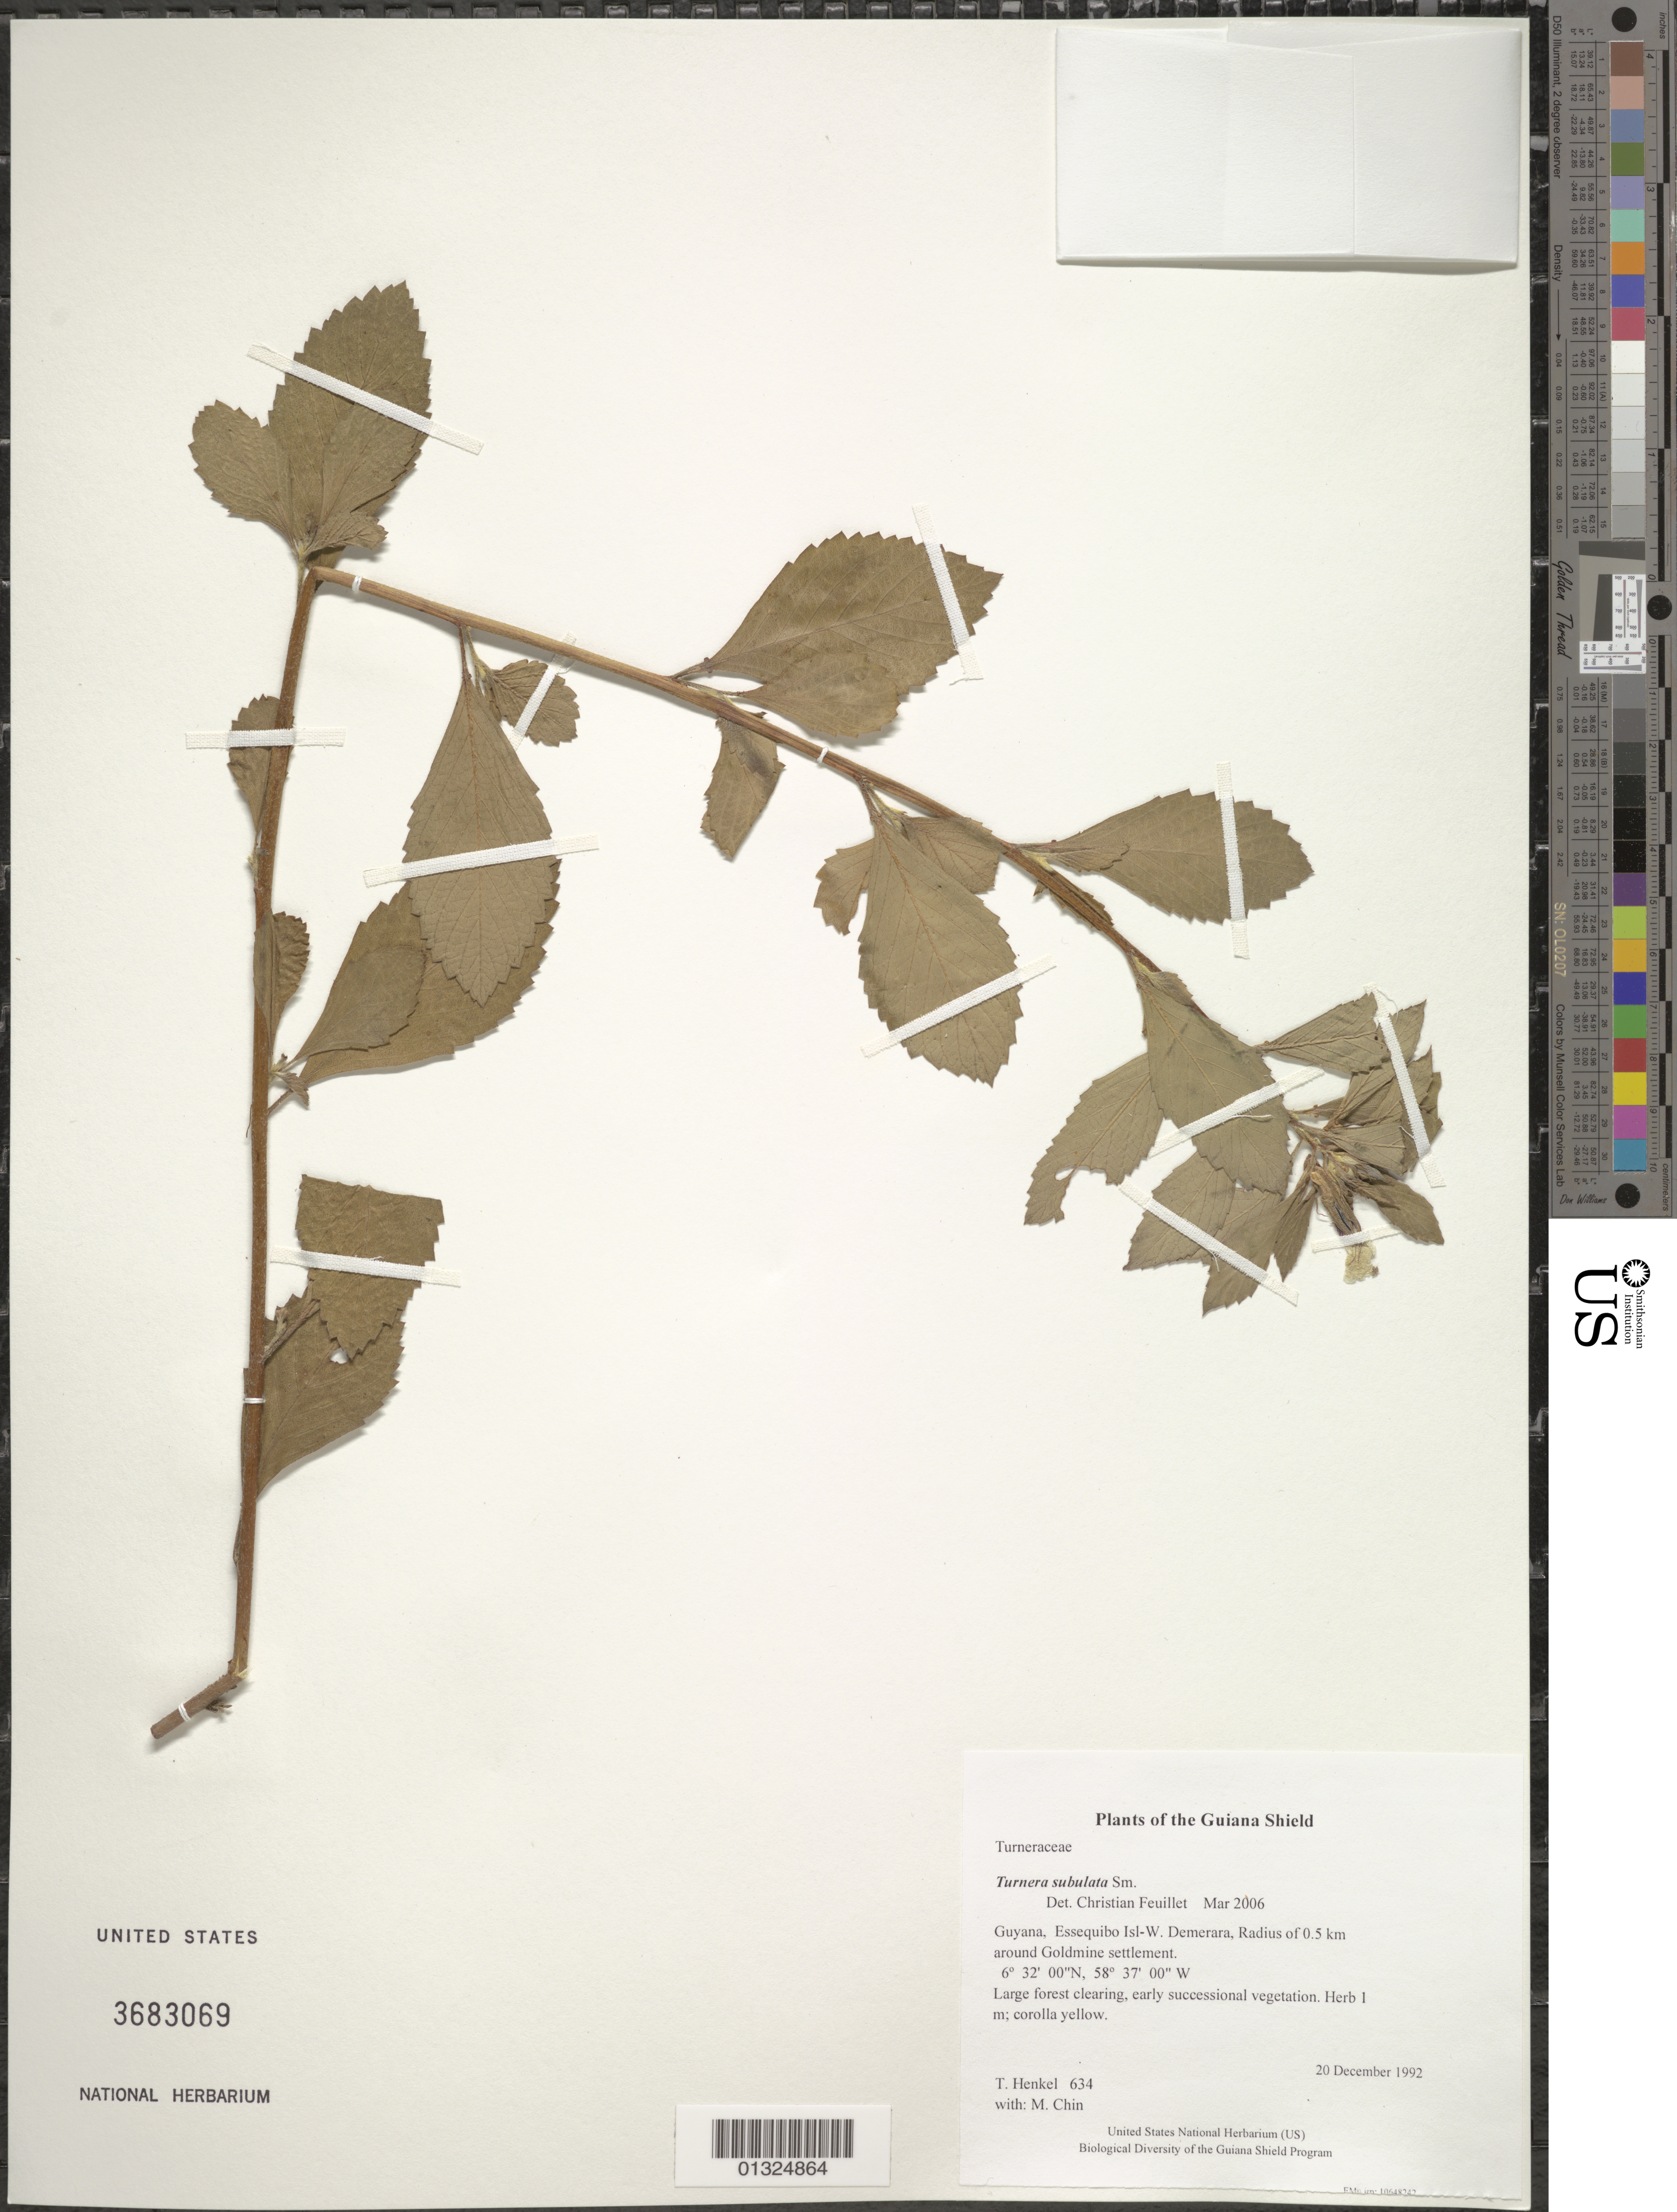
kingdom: Plantae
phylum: Tracheophyta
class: Magnoliopsida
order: Malpighiales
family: Turneraceae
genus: Turnera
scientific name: Turnera subulata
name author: Sm.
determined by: Feuillet, C.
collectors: T. Henkel & M. Chin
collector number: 634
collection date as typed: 20 December 1992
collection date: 1992-12-20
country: Guyana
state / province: Essequibo Isl-W. Demerara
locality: Radius of 0.5 km around Goldmine settlement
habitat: Large forest clearing, early successional vegetation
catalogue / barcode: US 3683069